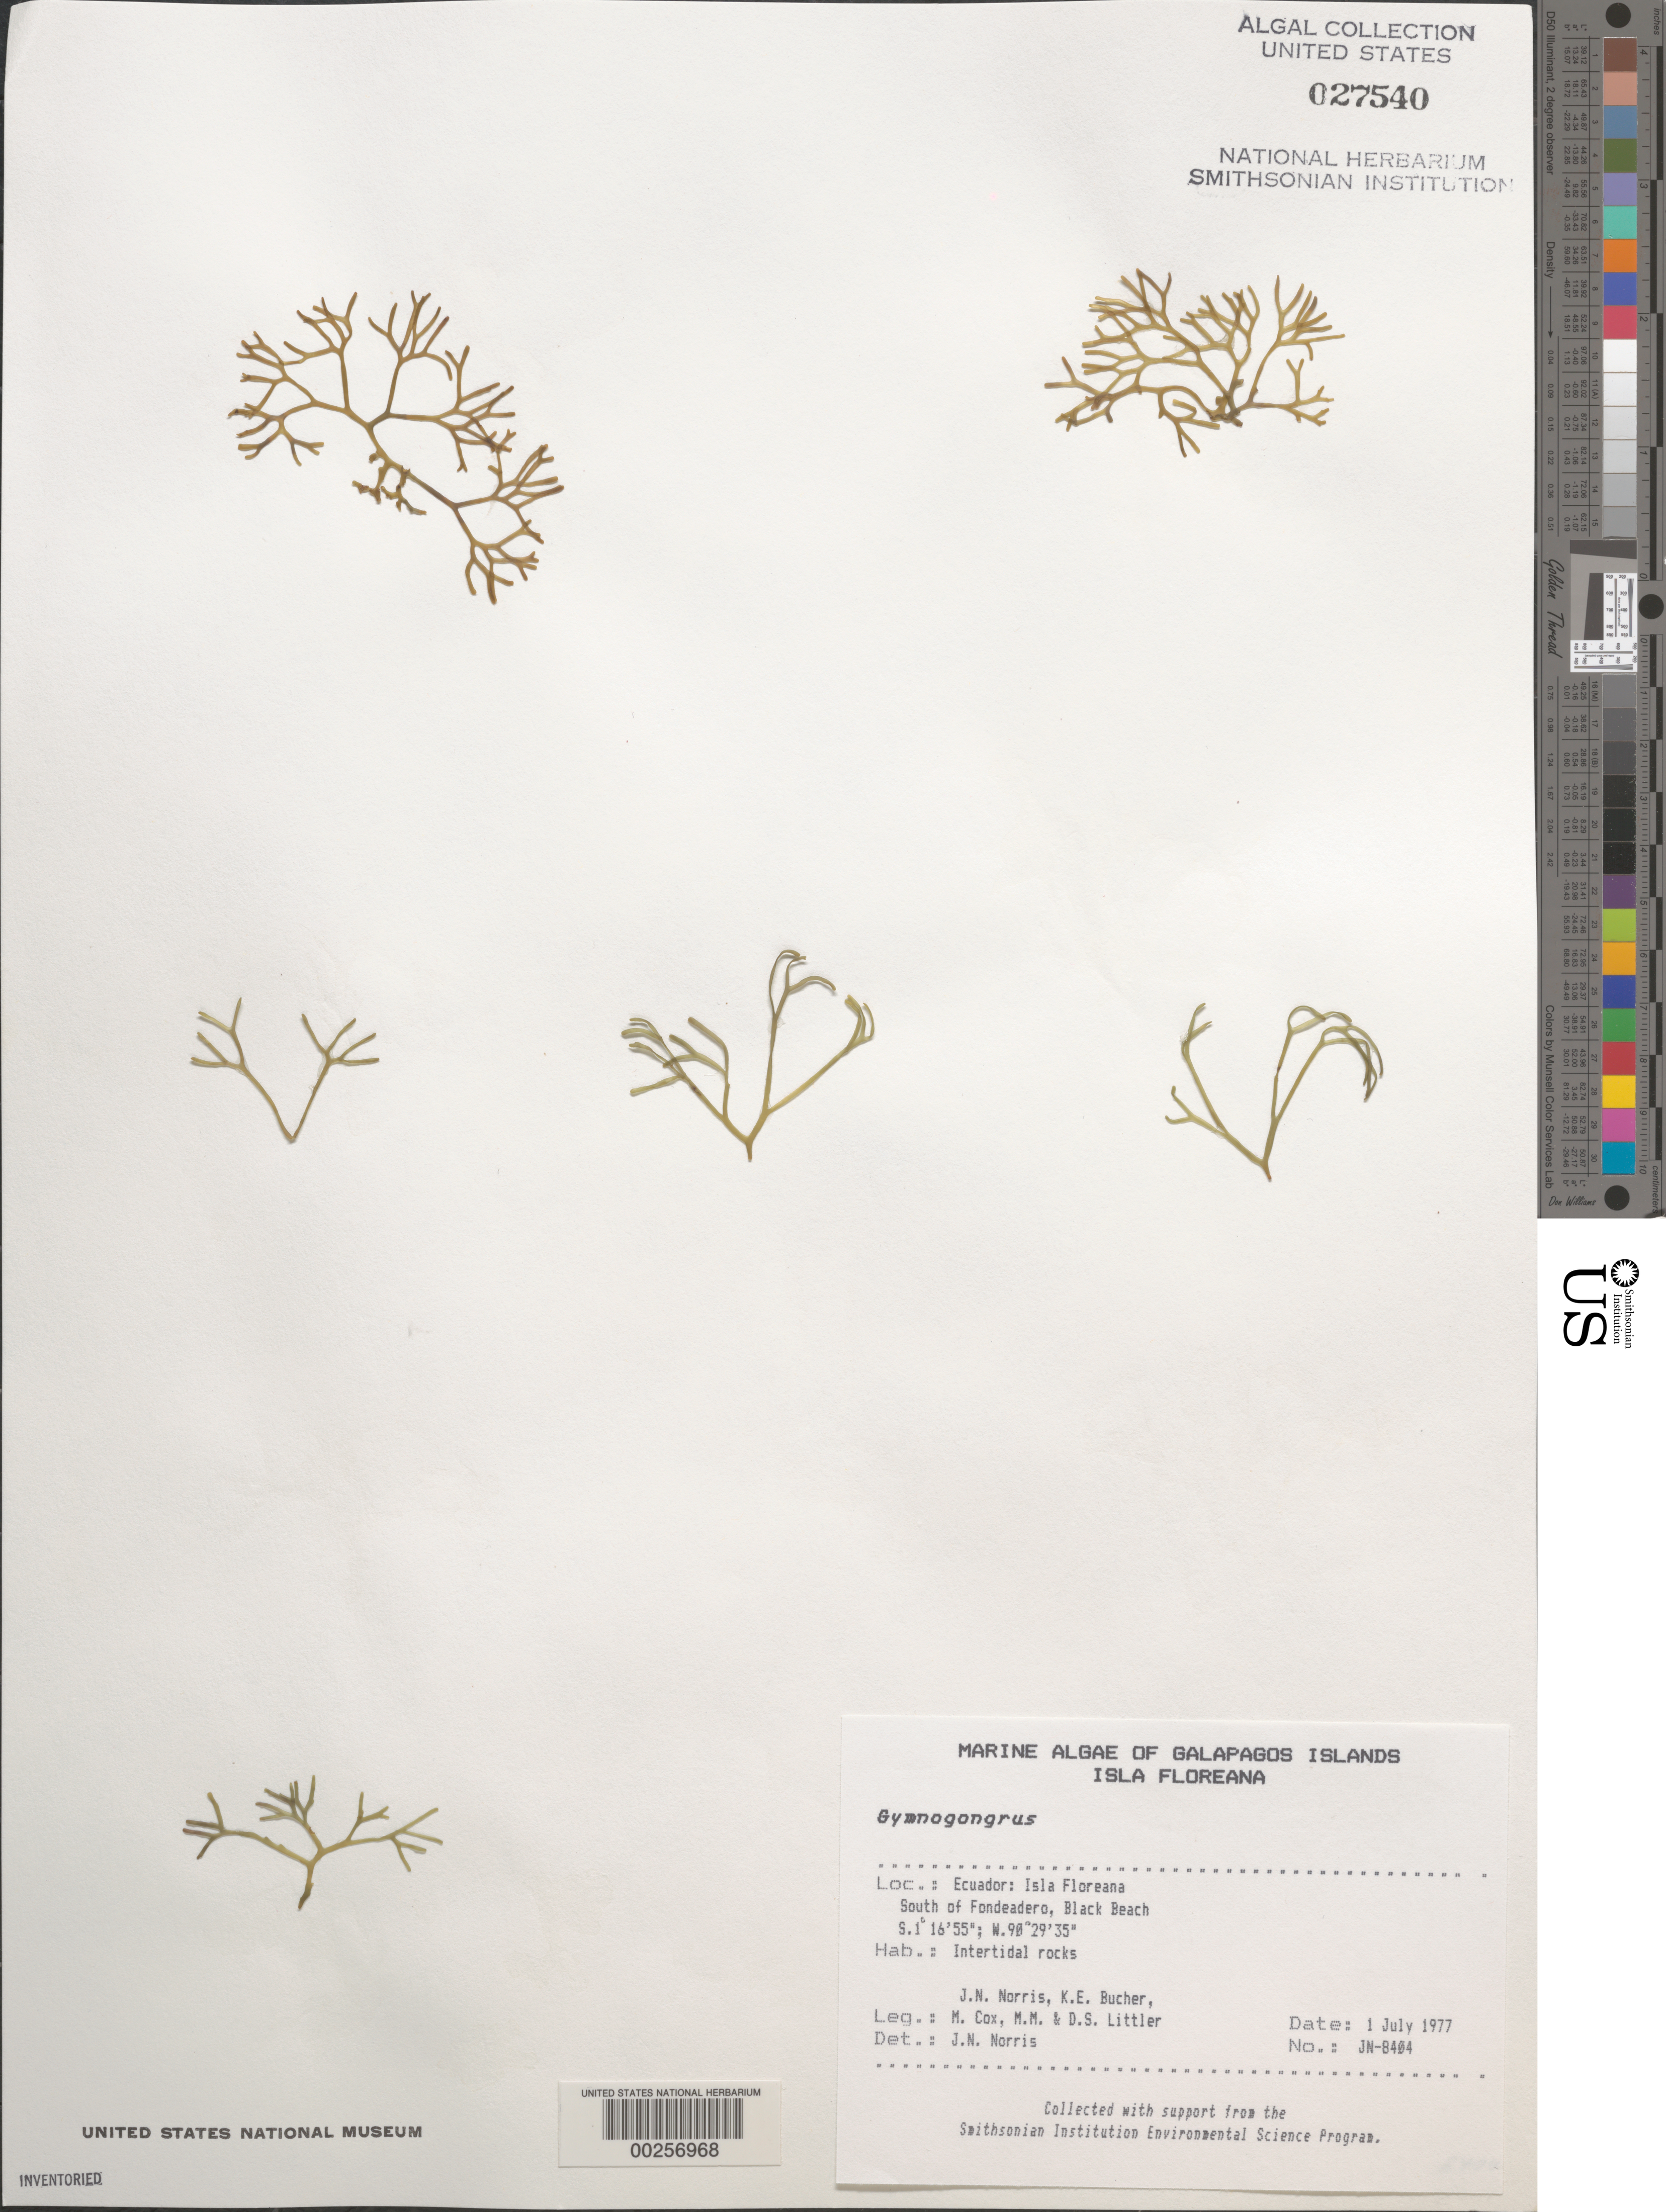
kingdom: Plantae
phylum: Rhodophyta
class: Florideophyceae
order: Gigartinales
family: Phyllophoraceae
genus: Gymnogongrus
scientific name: Gymnogongrus sp.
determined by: Norris, James N.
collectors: J. N. Norris, K. E. Bucher, M. Cox, M. M. Littler & D. S. Littler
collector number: JN-8404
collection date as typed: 01 Jul 1977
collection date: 1977-07-01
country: Ecuador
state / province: Colón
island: Floreana [Charles, Santa Maria]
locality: Black Beach south of Fondeadero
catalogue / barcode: US 27540